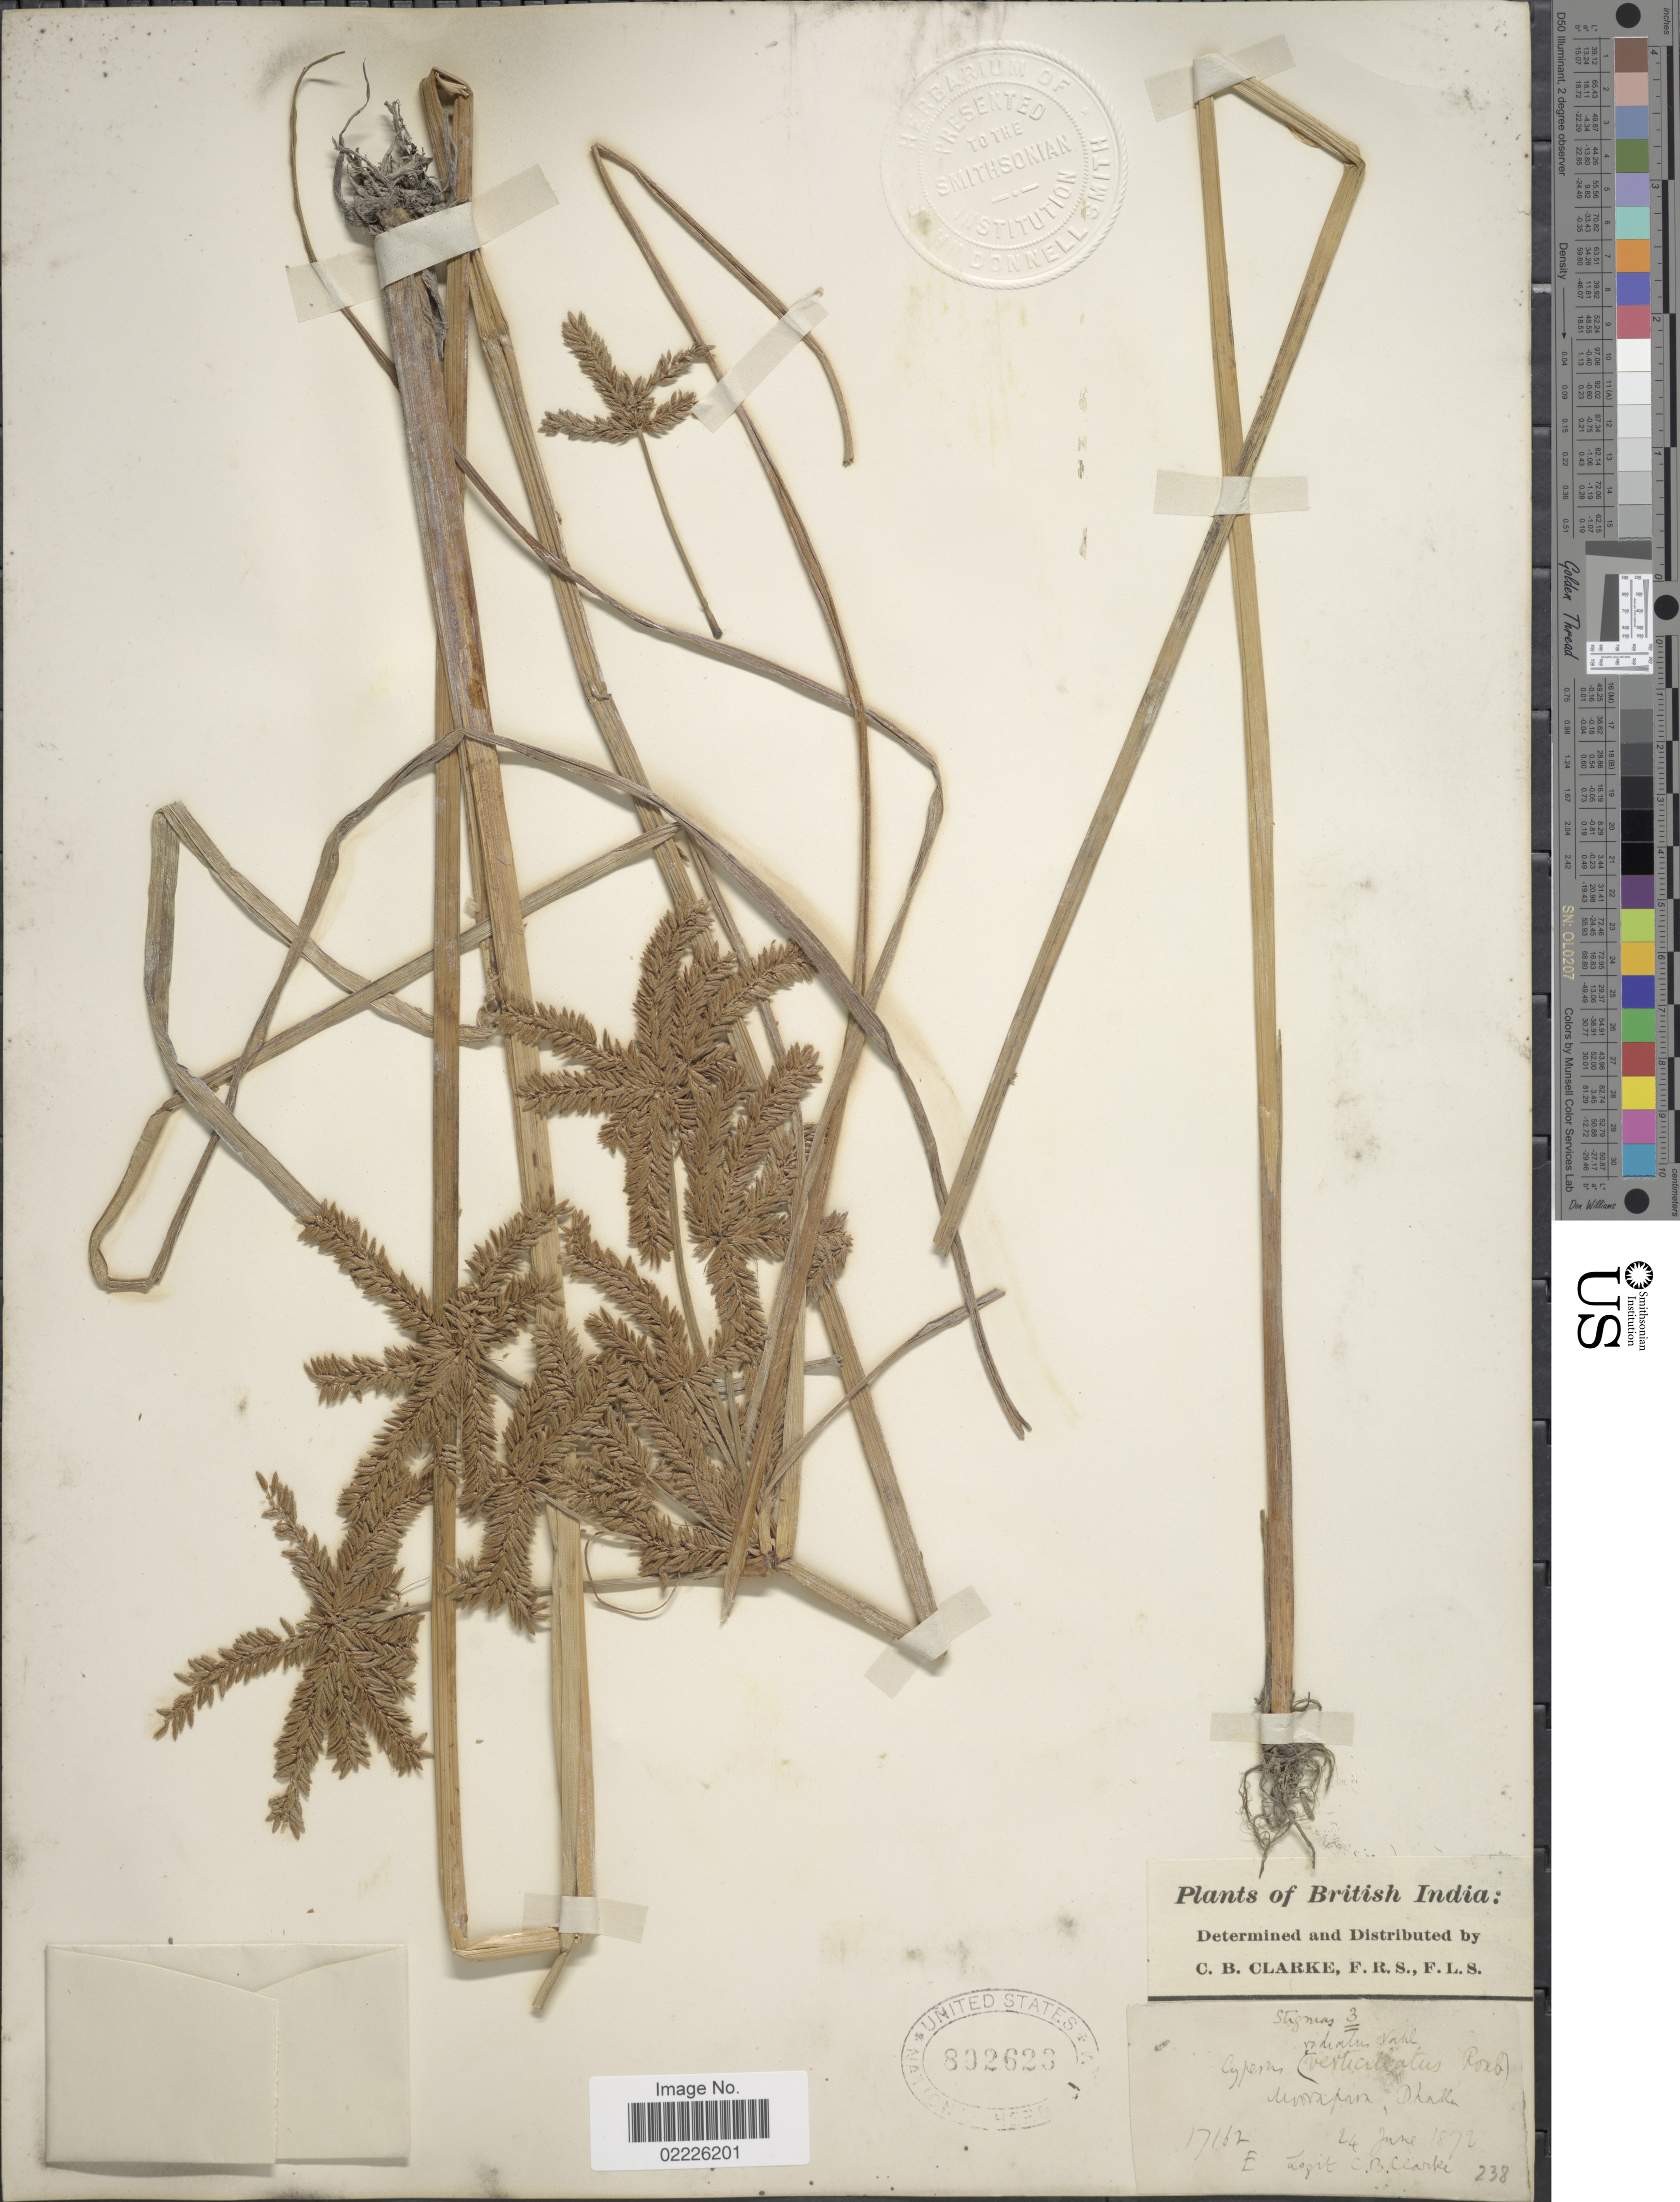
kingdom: Plantae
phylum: Tracheophyta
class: Liliopsida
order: Poales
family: Cyperaceae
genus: Cyperus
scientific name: Cyperus imbricatus Retz.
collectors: C. B. Clarke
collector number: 17162/238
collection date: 1872-06-24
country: India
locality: British India. Monapora [interpreted], Dhaka.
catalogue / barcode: US 892623